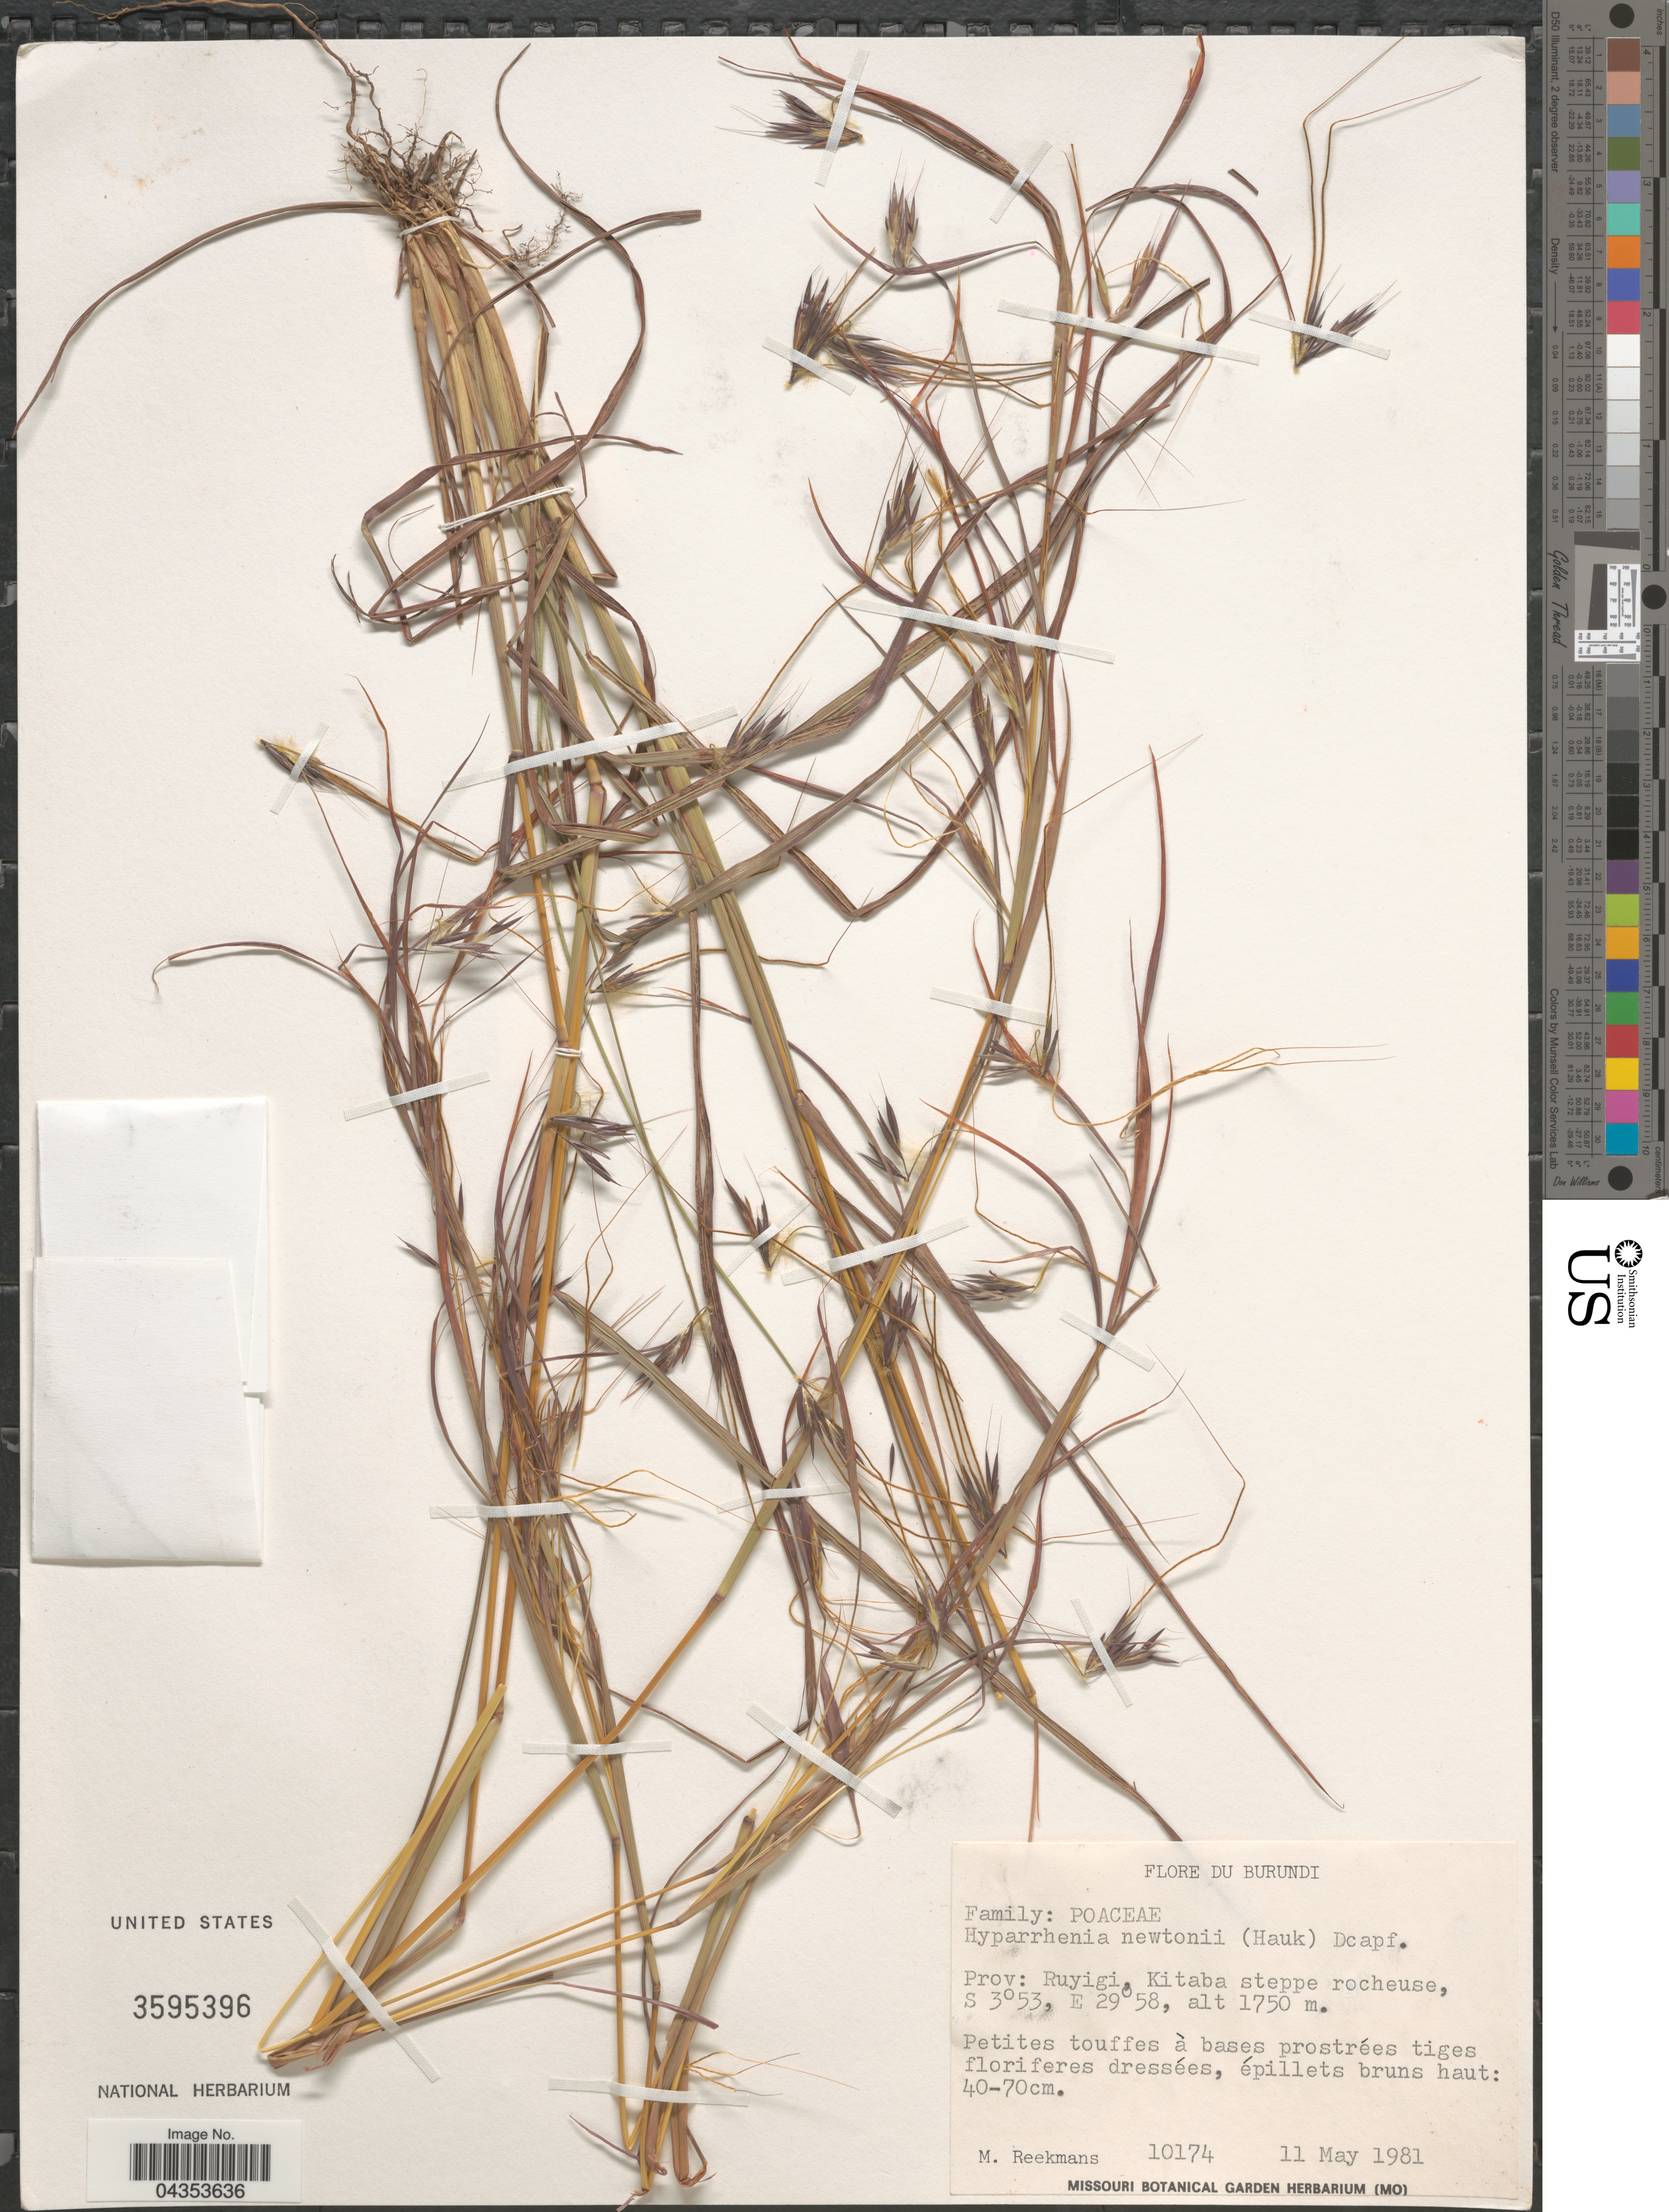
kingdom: Plantae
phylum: Tracheophyta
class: Liliopsida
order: Poales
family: Poaceae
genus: Hyparrhenia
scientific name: Hyparrhenia newtonii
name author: (Hack.) Staf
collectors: M. Reekmans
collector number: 10174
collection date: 1981-05-11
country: Burundi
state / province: Ruyigi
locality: Kitaba steppe rocheuse.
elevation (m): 1750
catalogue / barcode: US 3595396